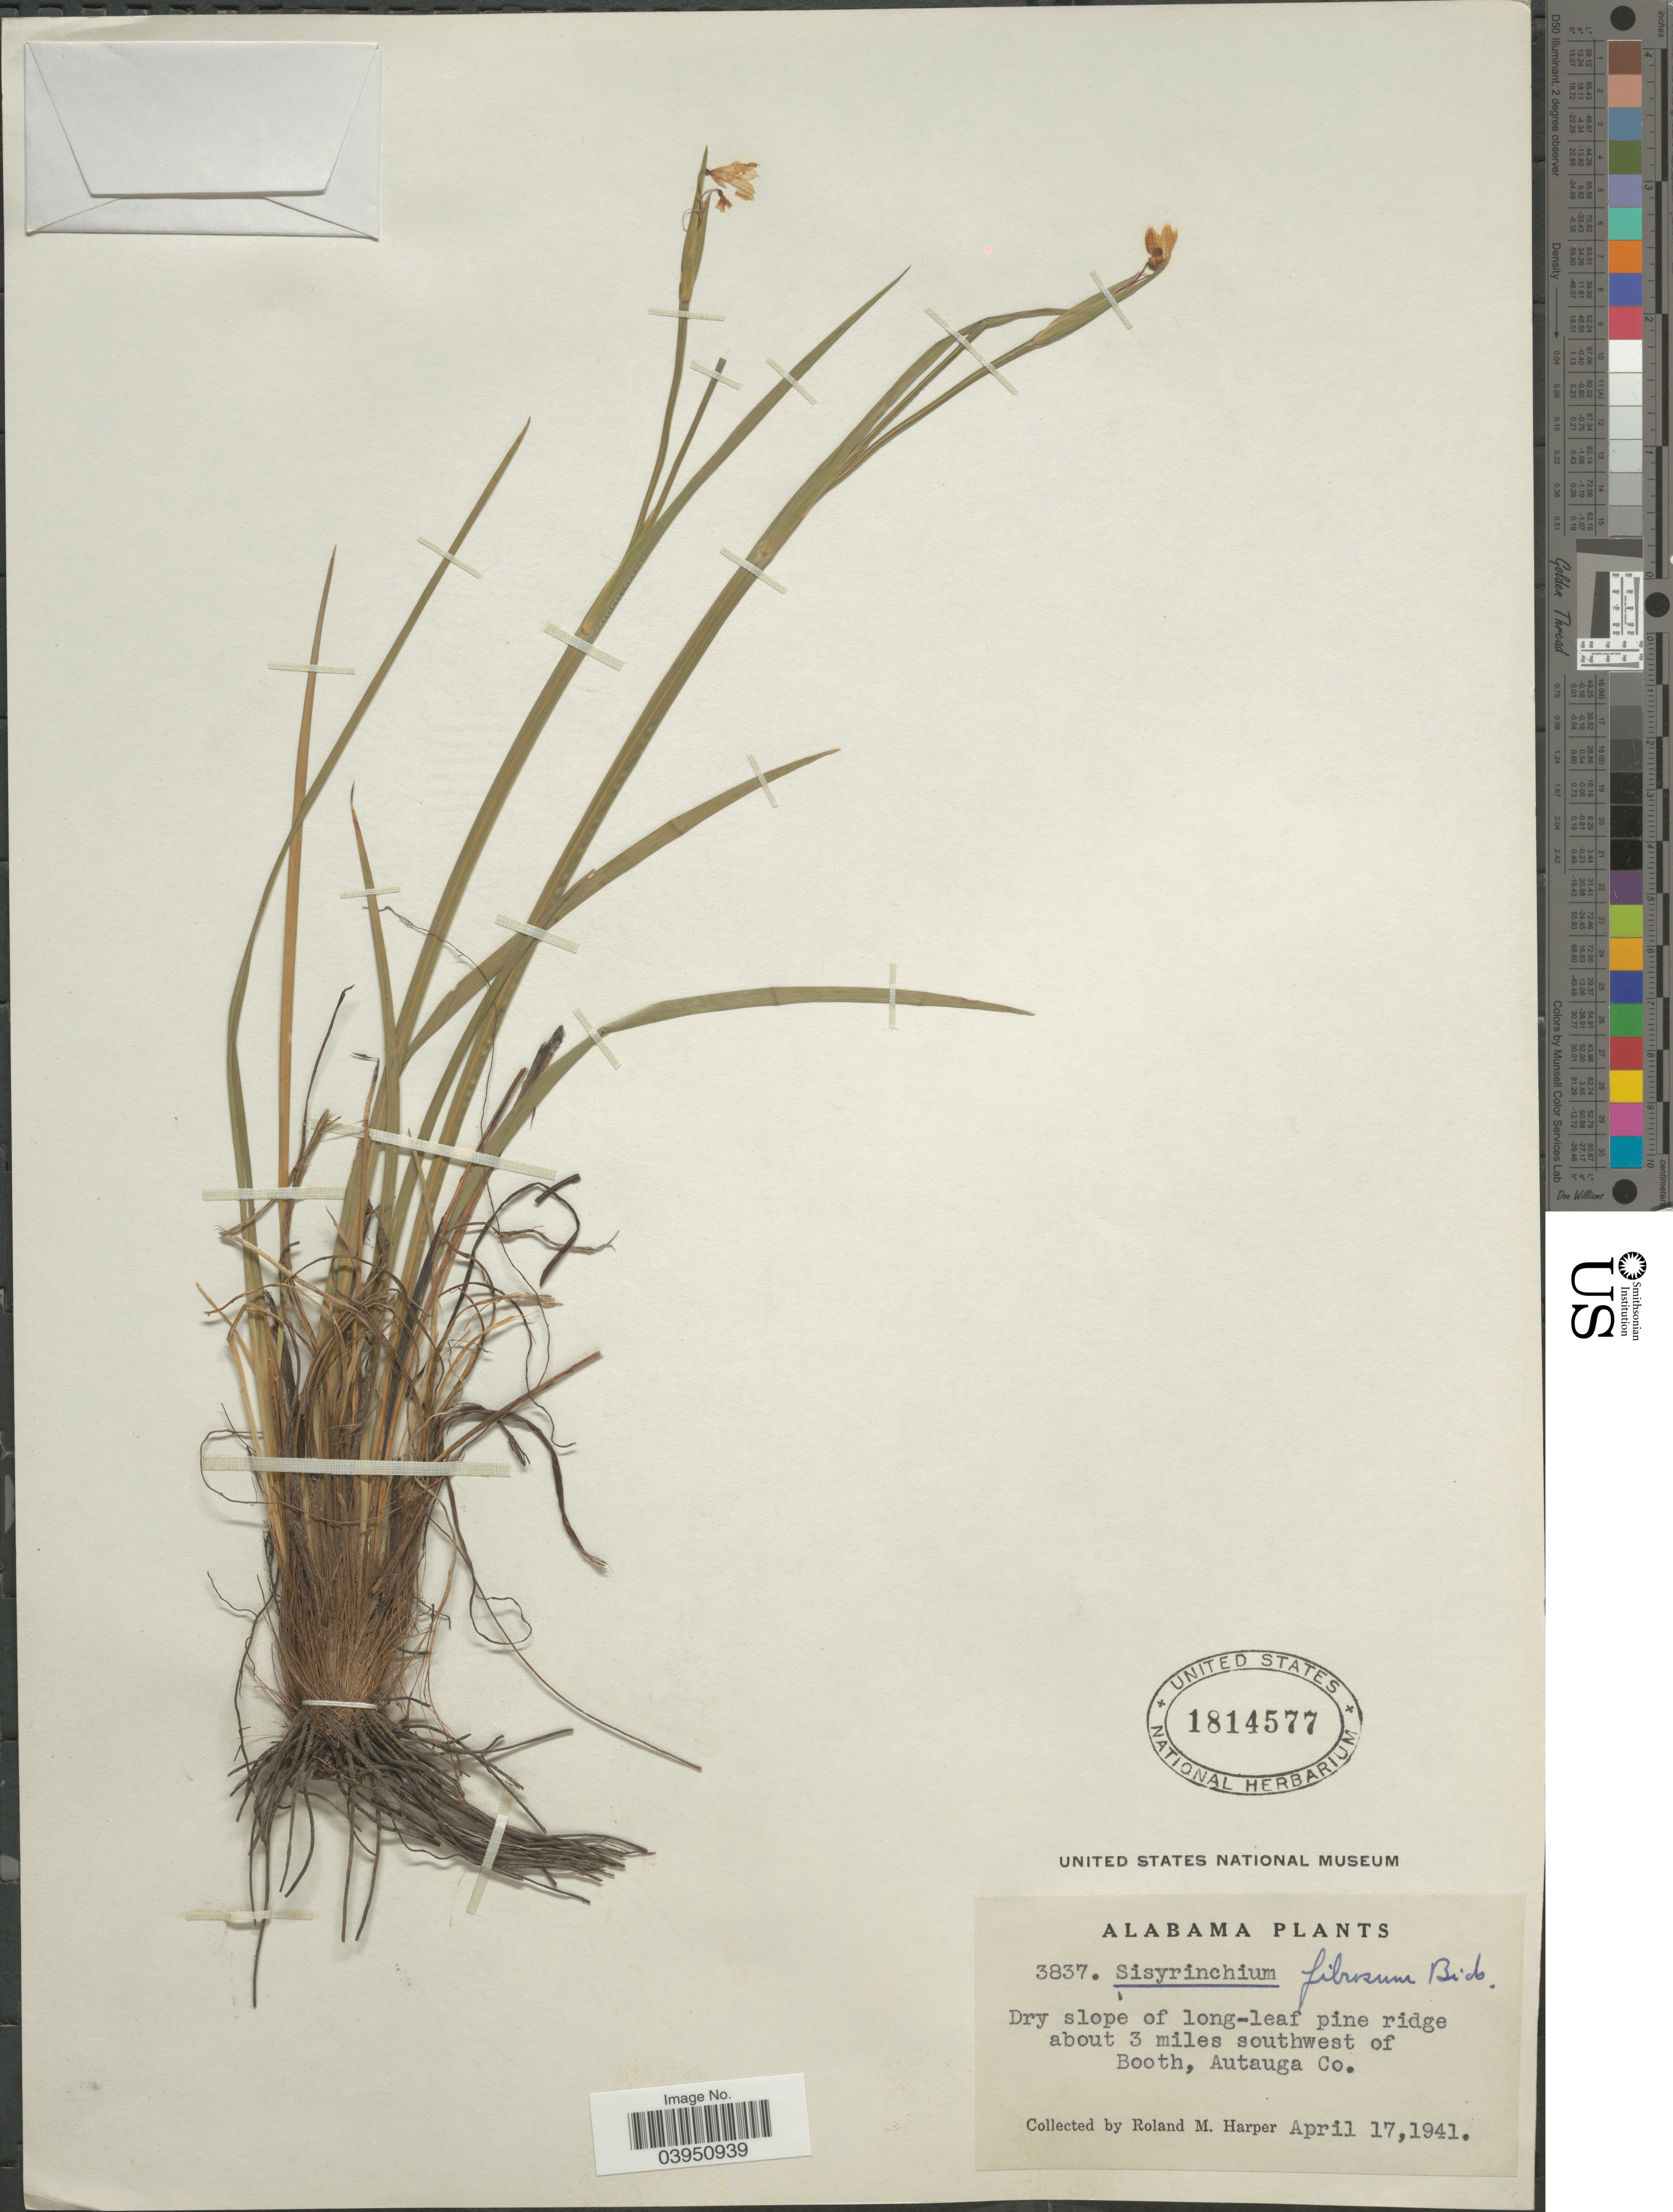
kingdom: Plantae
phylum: Tracheophyta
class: Liliopsida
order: Asparagales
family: Iridaceae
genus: Sisyrinchium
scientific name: Sisyrinchium fibrosum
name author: E.P. Bicknell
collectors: R. M. Harper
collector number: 3837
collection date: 1941-04-17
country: United States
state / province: Alabama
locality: About 3 miles southwest of Booth, Autauga Co.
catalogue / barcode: US 1814577